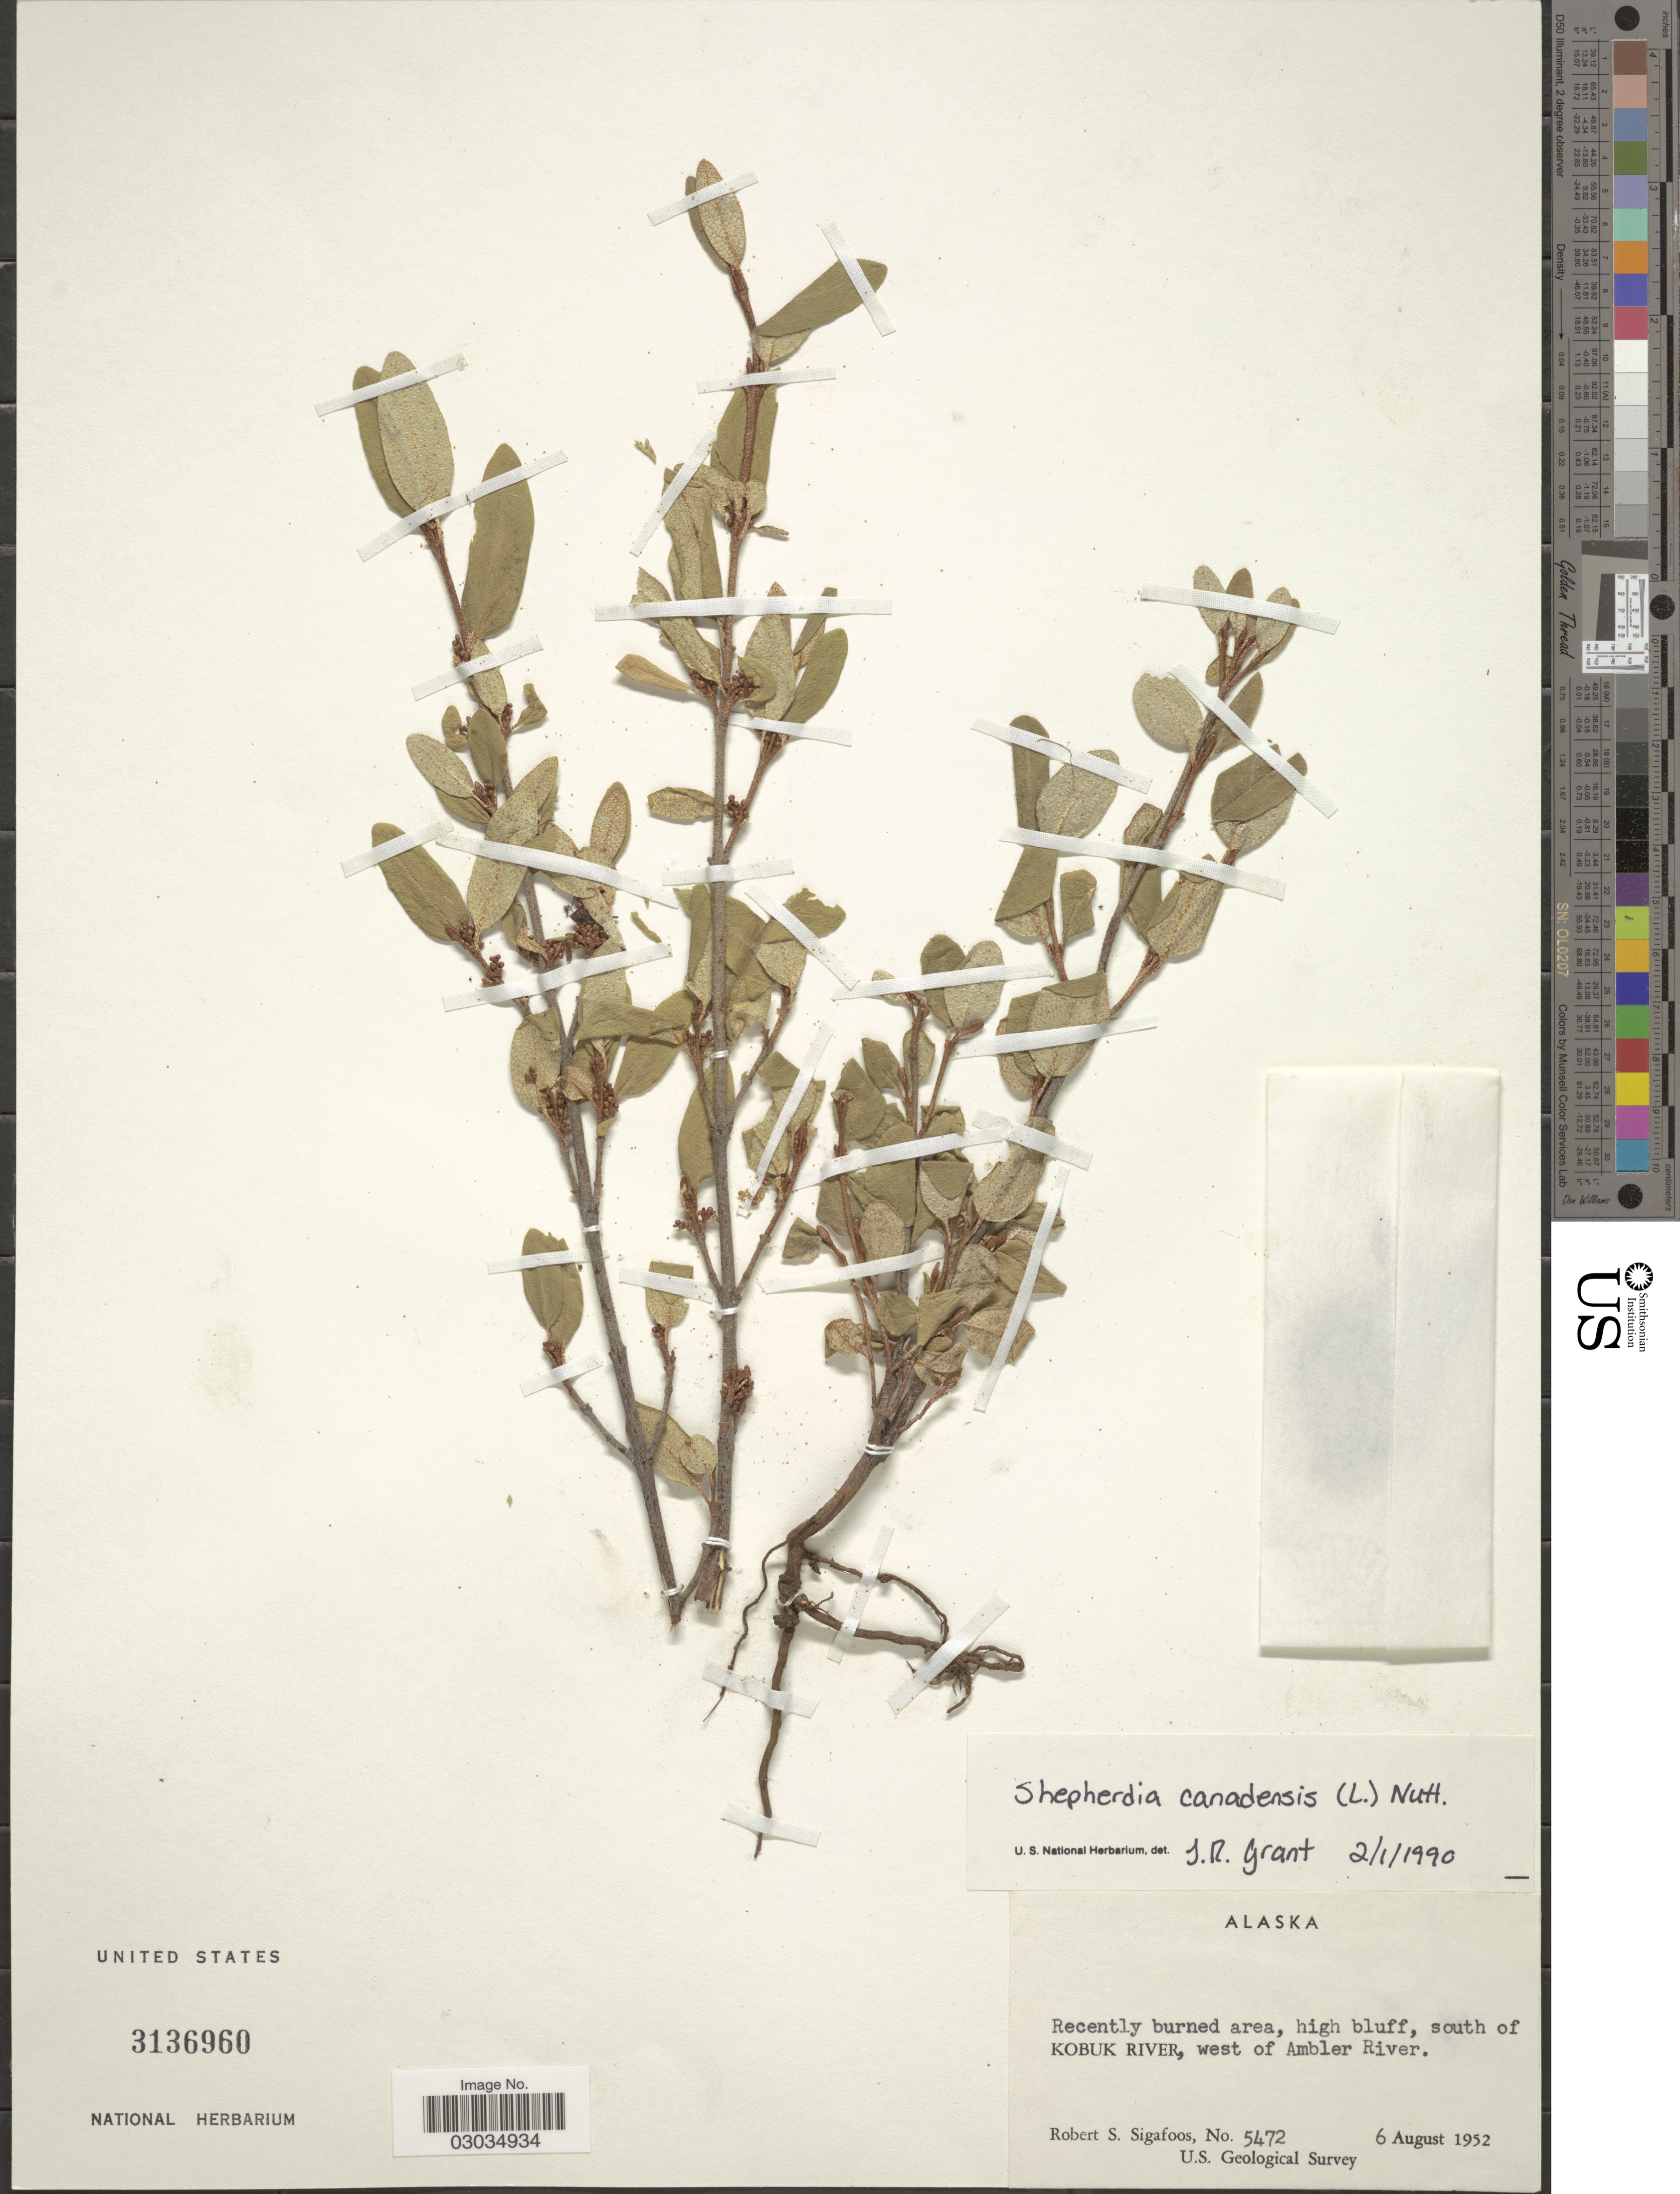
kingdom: Plantae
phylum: Tracheophyta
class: Magnoliopsida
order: Rosales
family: Elaeagnaceae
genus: Shepherdia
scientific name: Shepherdia canadensis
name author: (L.) Nutt.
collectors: R. Sigafoos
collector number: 5472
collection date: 1952-08-06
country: United States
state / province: Alaska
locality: South of Kobuk River, west of Ambler River.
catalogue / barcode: US 3136960